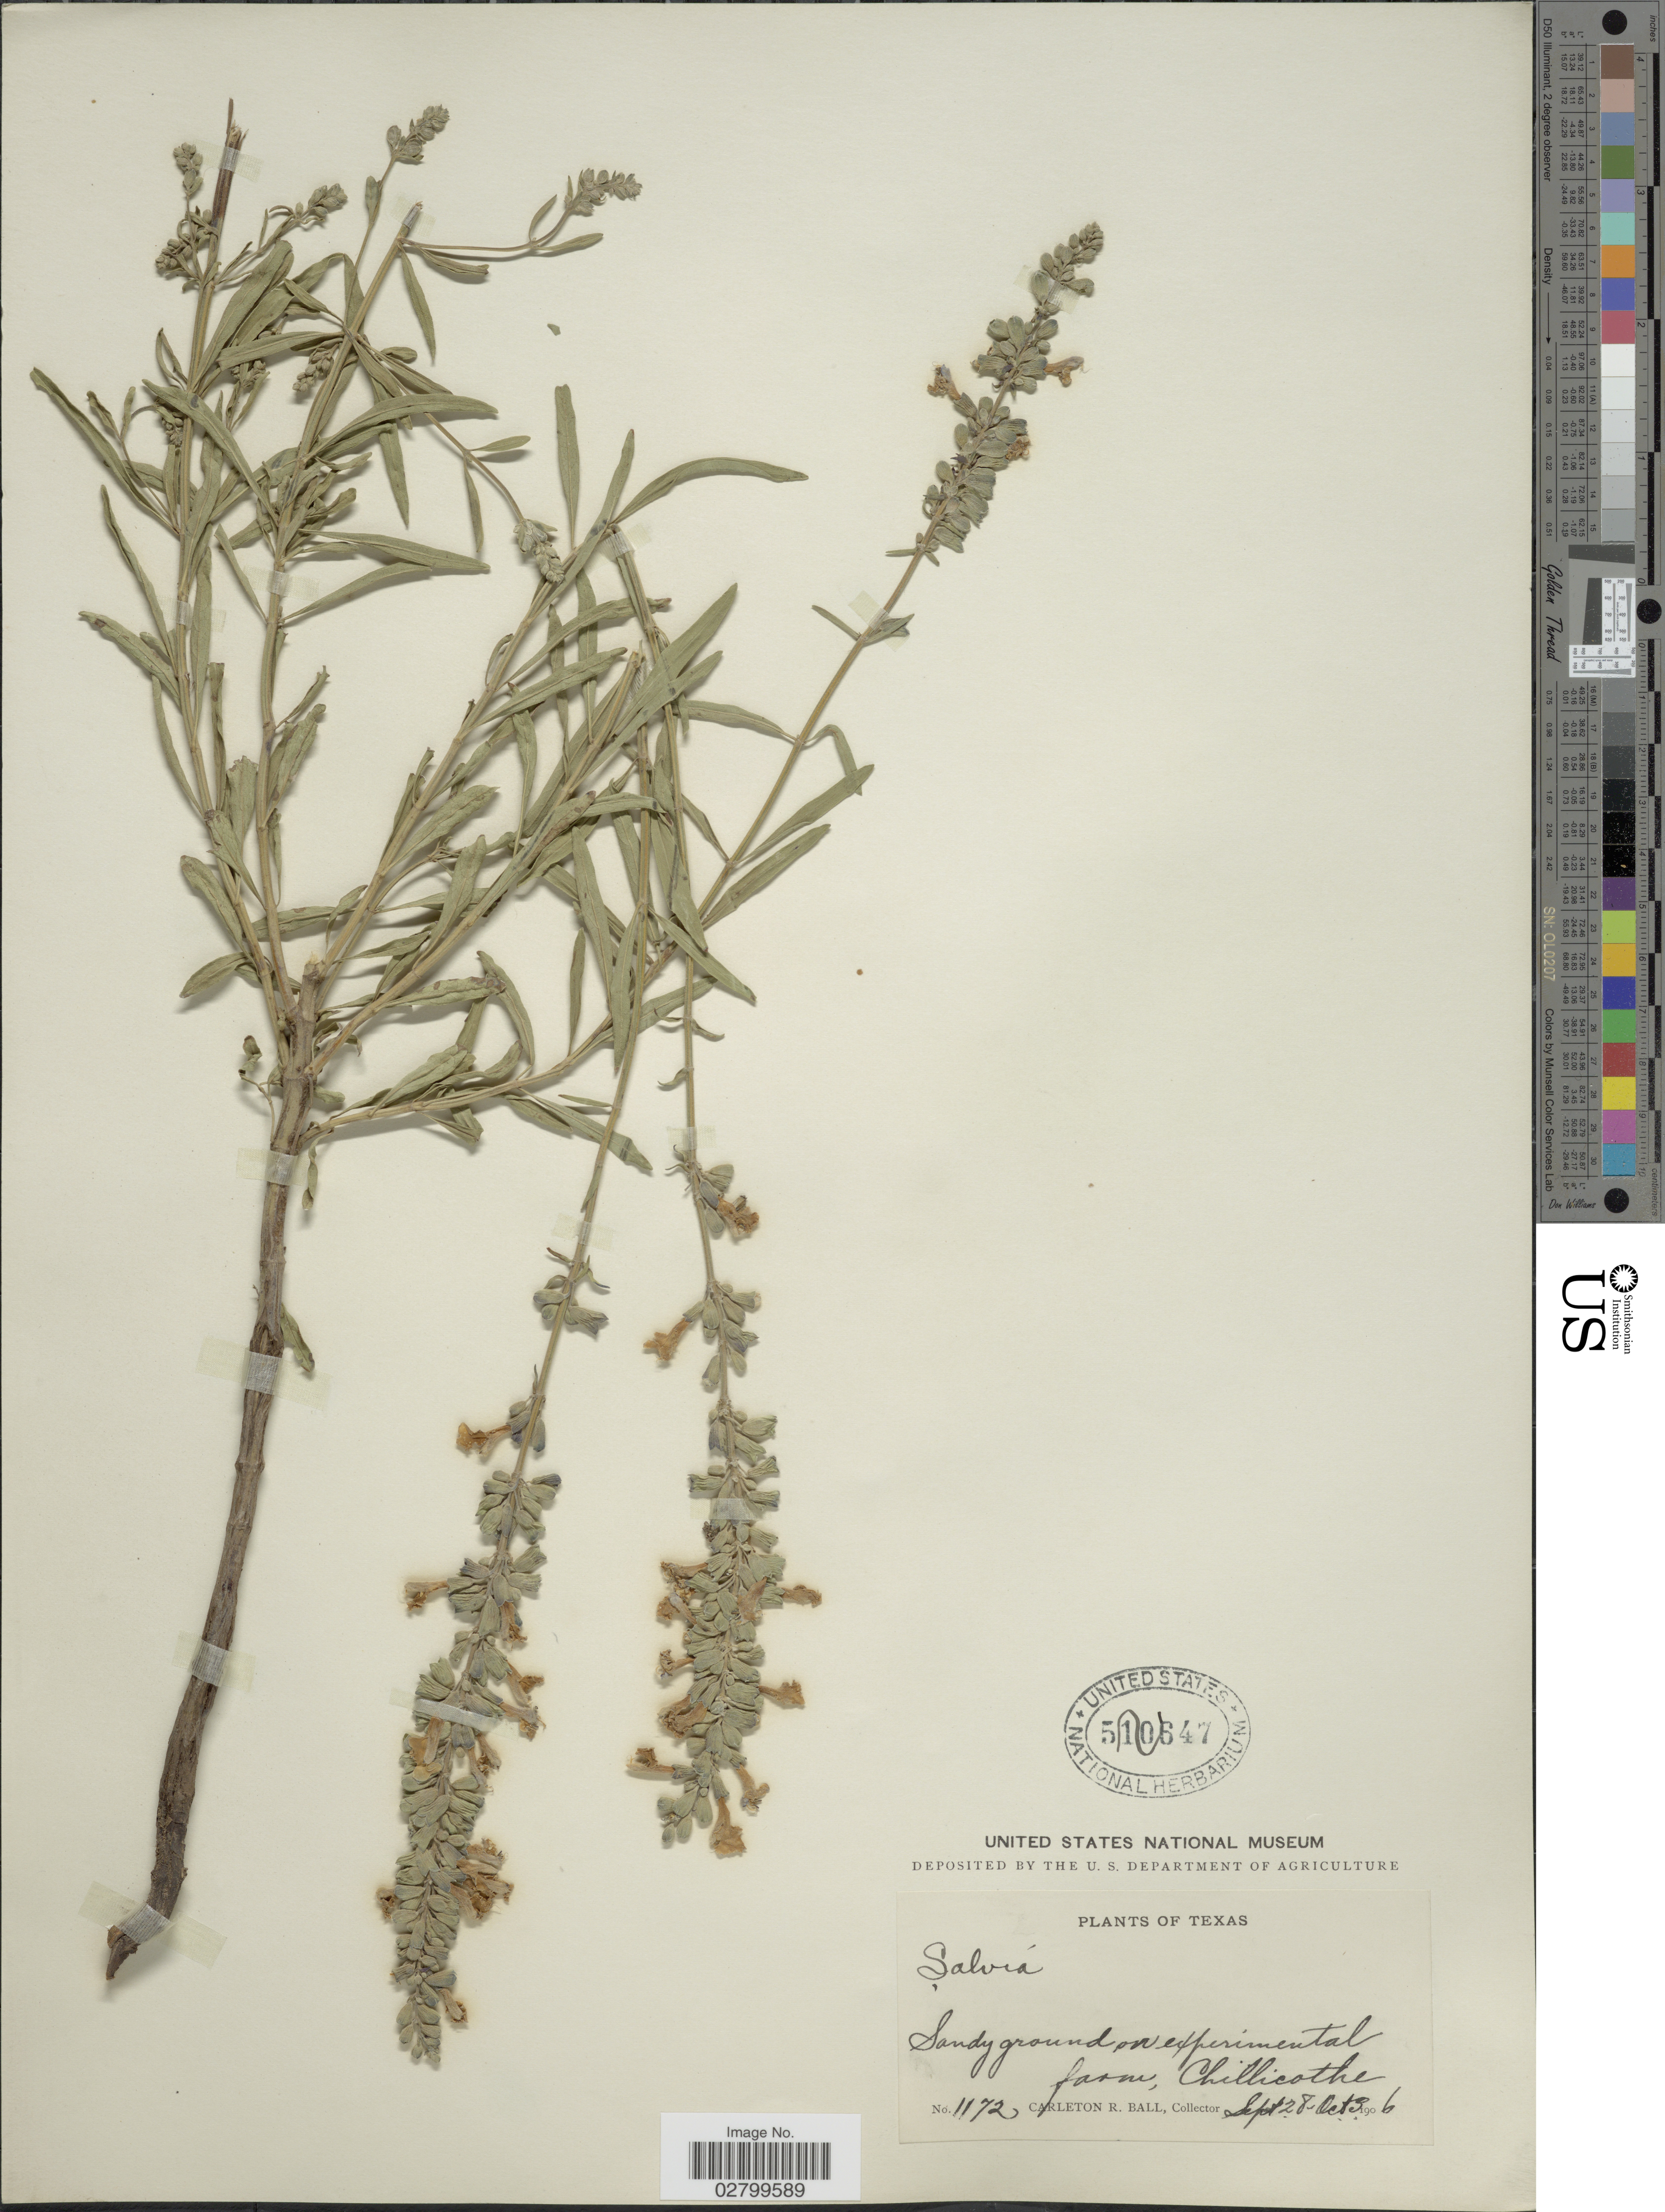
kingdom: Plantae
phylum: Tracheophyta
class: Magnoliopsida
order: Lamiales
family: Lamiaceae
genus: Salvia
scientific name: Salvia lanceolata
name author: Brouss.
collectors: C. R. Ball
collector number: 1172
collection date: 1906-09-28/1906-10-03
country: United States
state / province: Texas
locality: Sandy ground on experimental farm, Chillicothe.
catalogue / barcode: US 510647